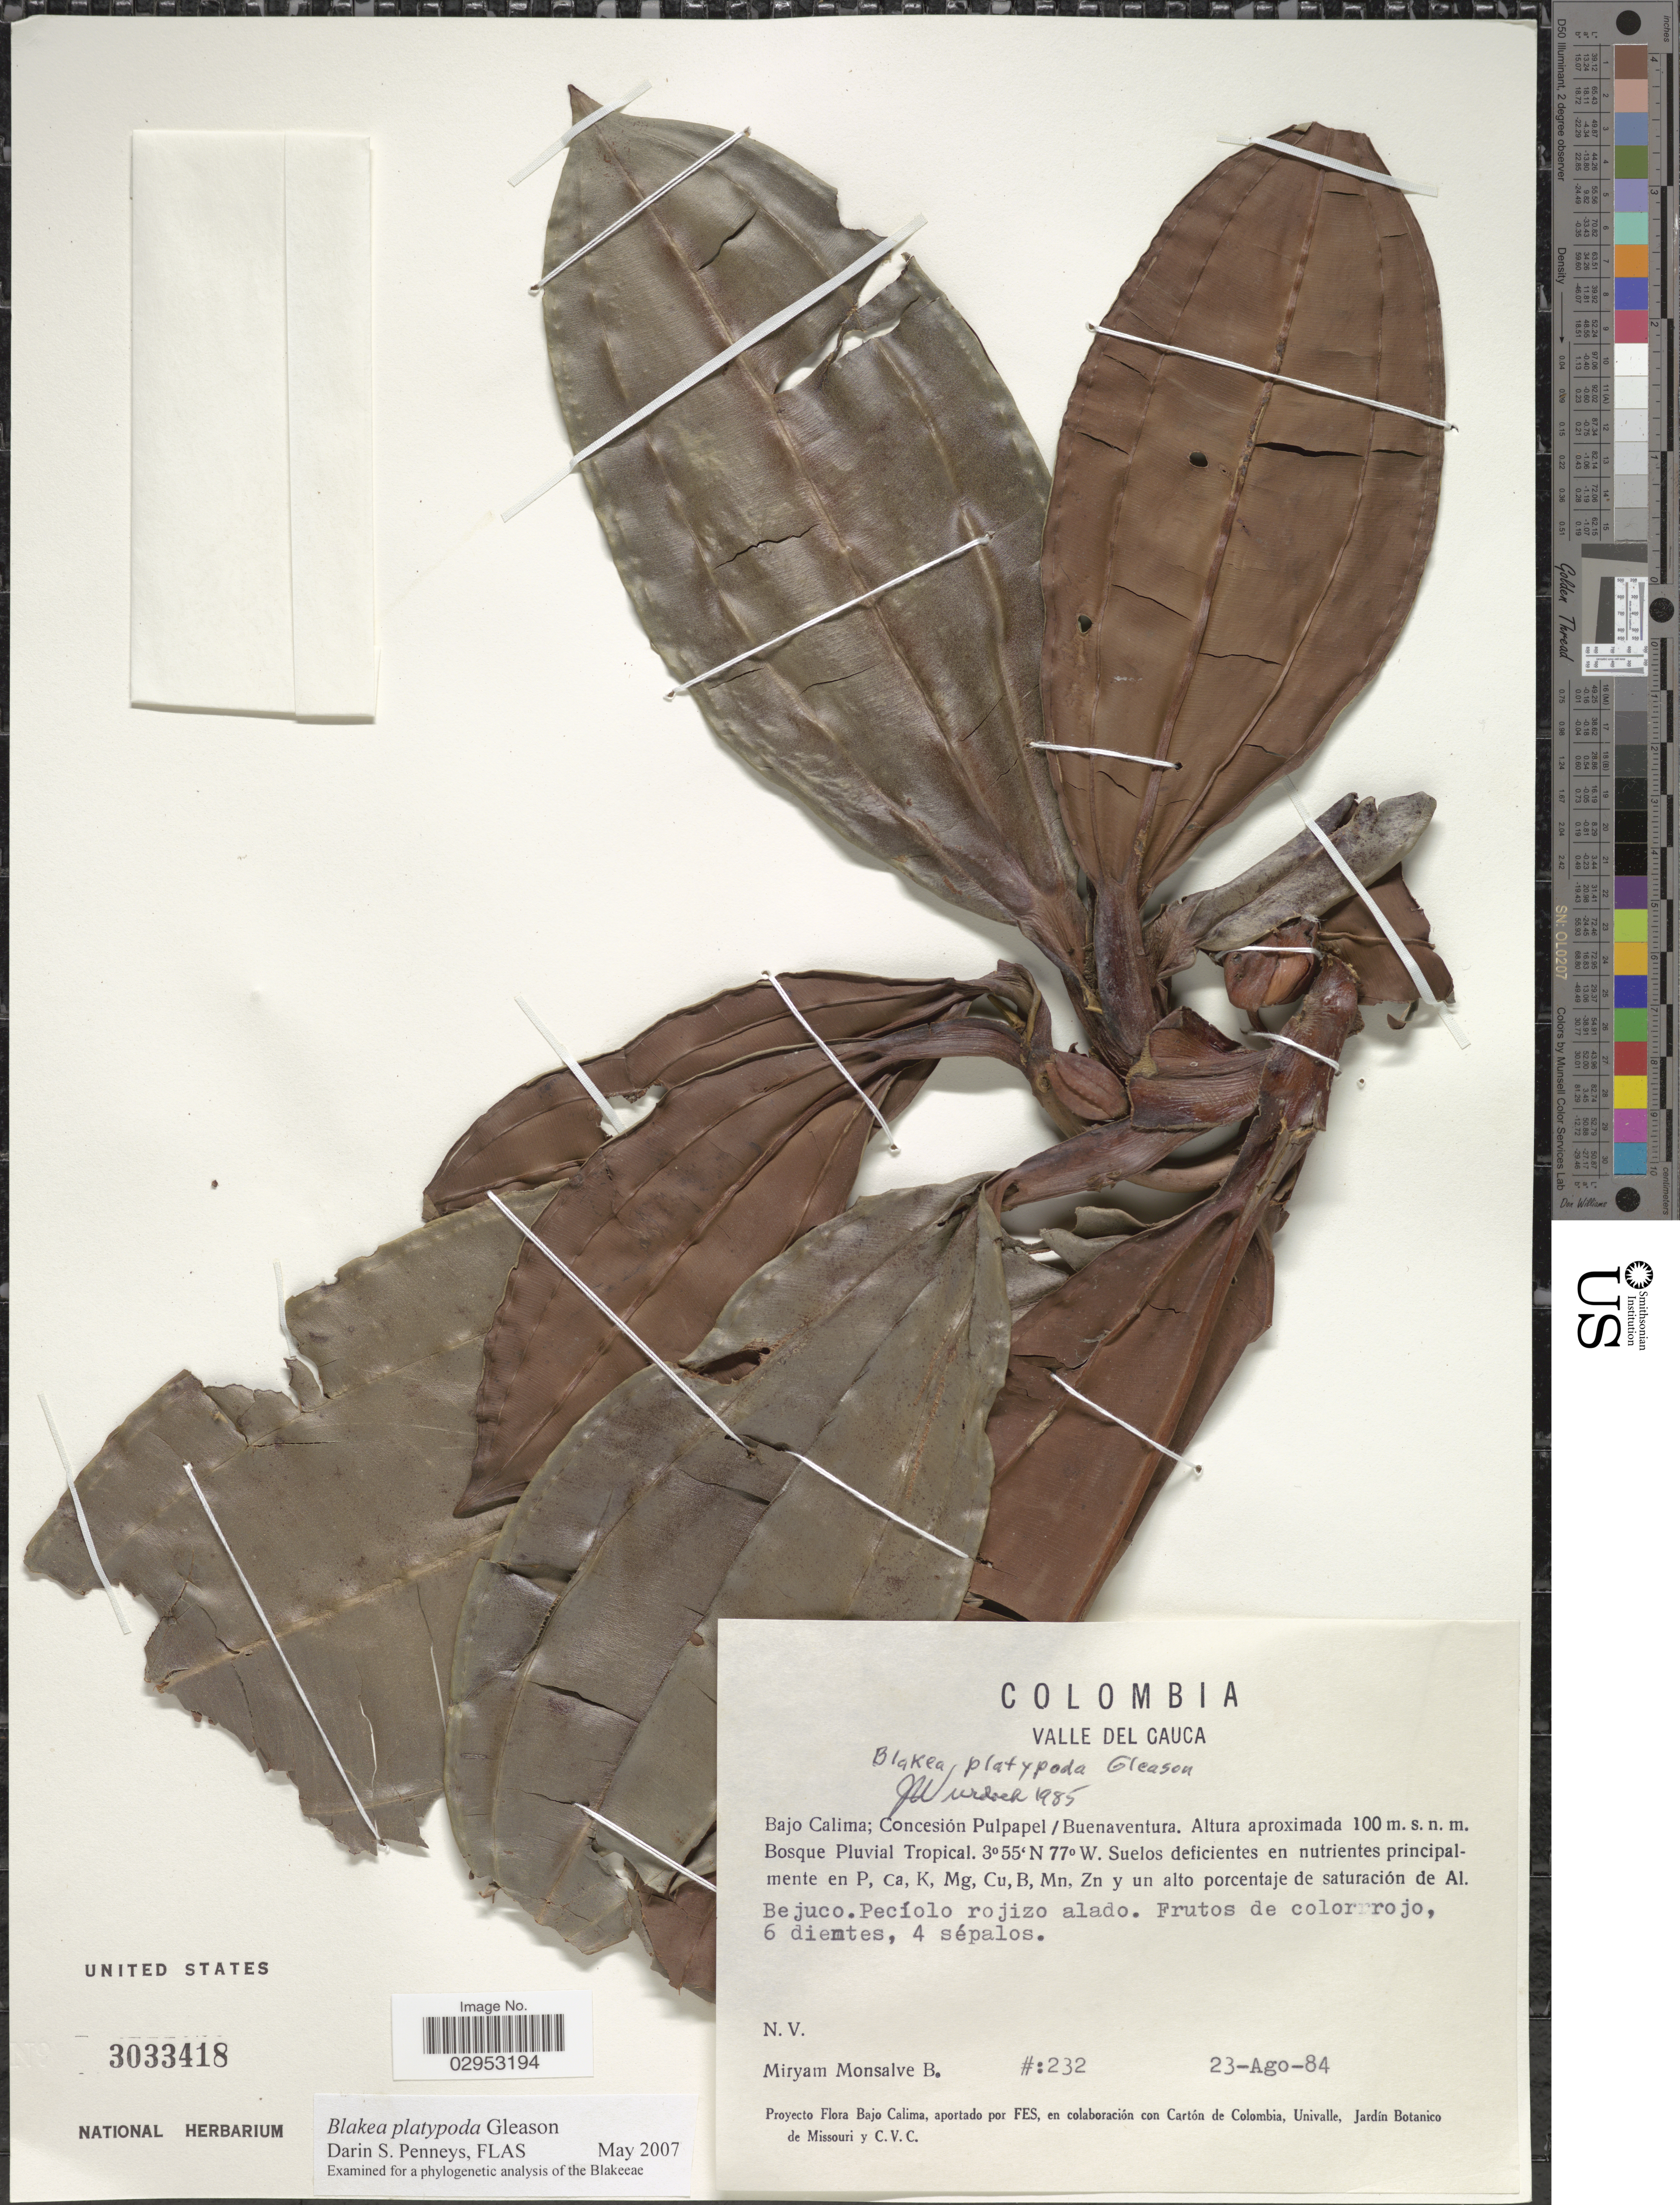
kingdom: Plantae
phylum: Tracheophyta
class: Magnoliopsida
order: Myrtales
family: Melastomataceae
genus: Blakea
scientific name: Blakea platypoda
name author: Gleason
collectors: M. Monsalve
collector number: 232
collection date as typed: Transcribed d/m/y: 23/8/84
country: Colombia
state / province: Valle del Cauca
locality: Valle del Cauca. Bajo Colima; Concesión Pulpapel/ Buenaventura. Bosque Pluvial Tropical. Bejuco. Pecíolo rojizo alado.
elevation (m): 100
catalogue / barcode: US 3033418